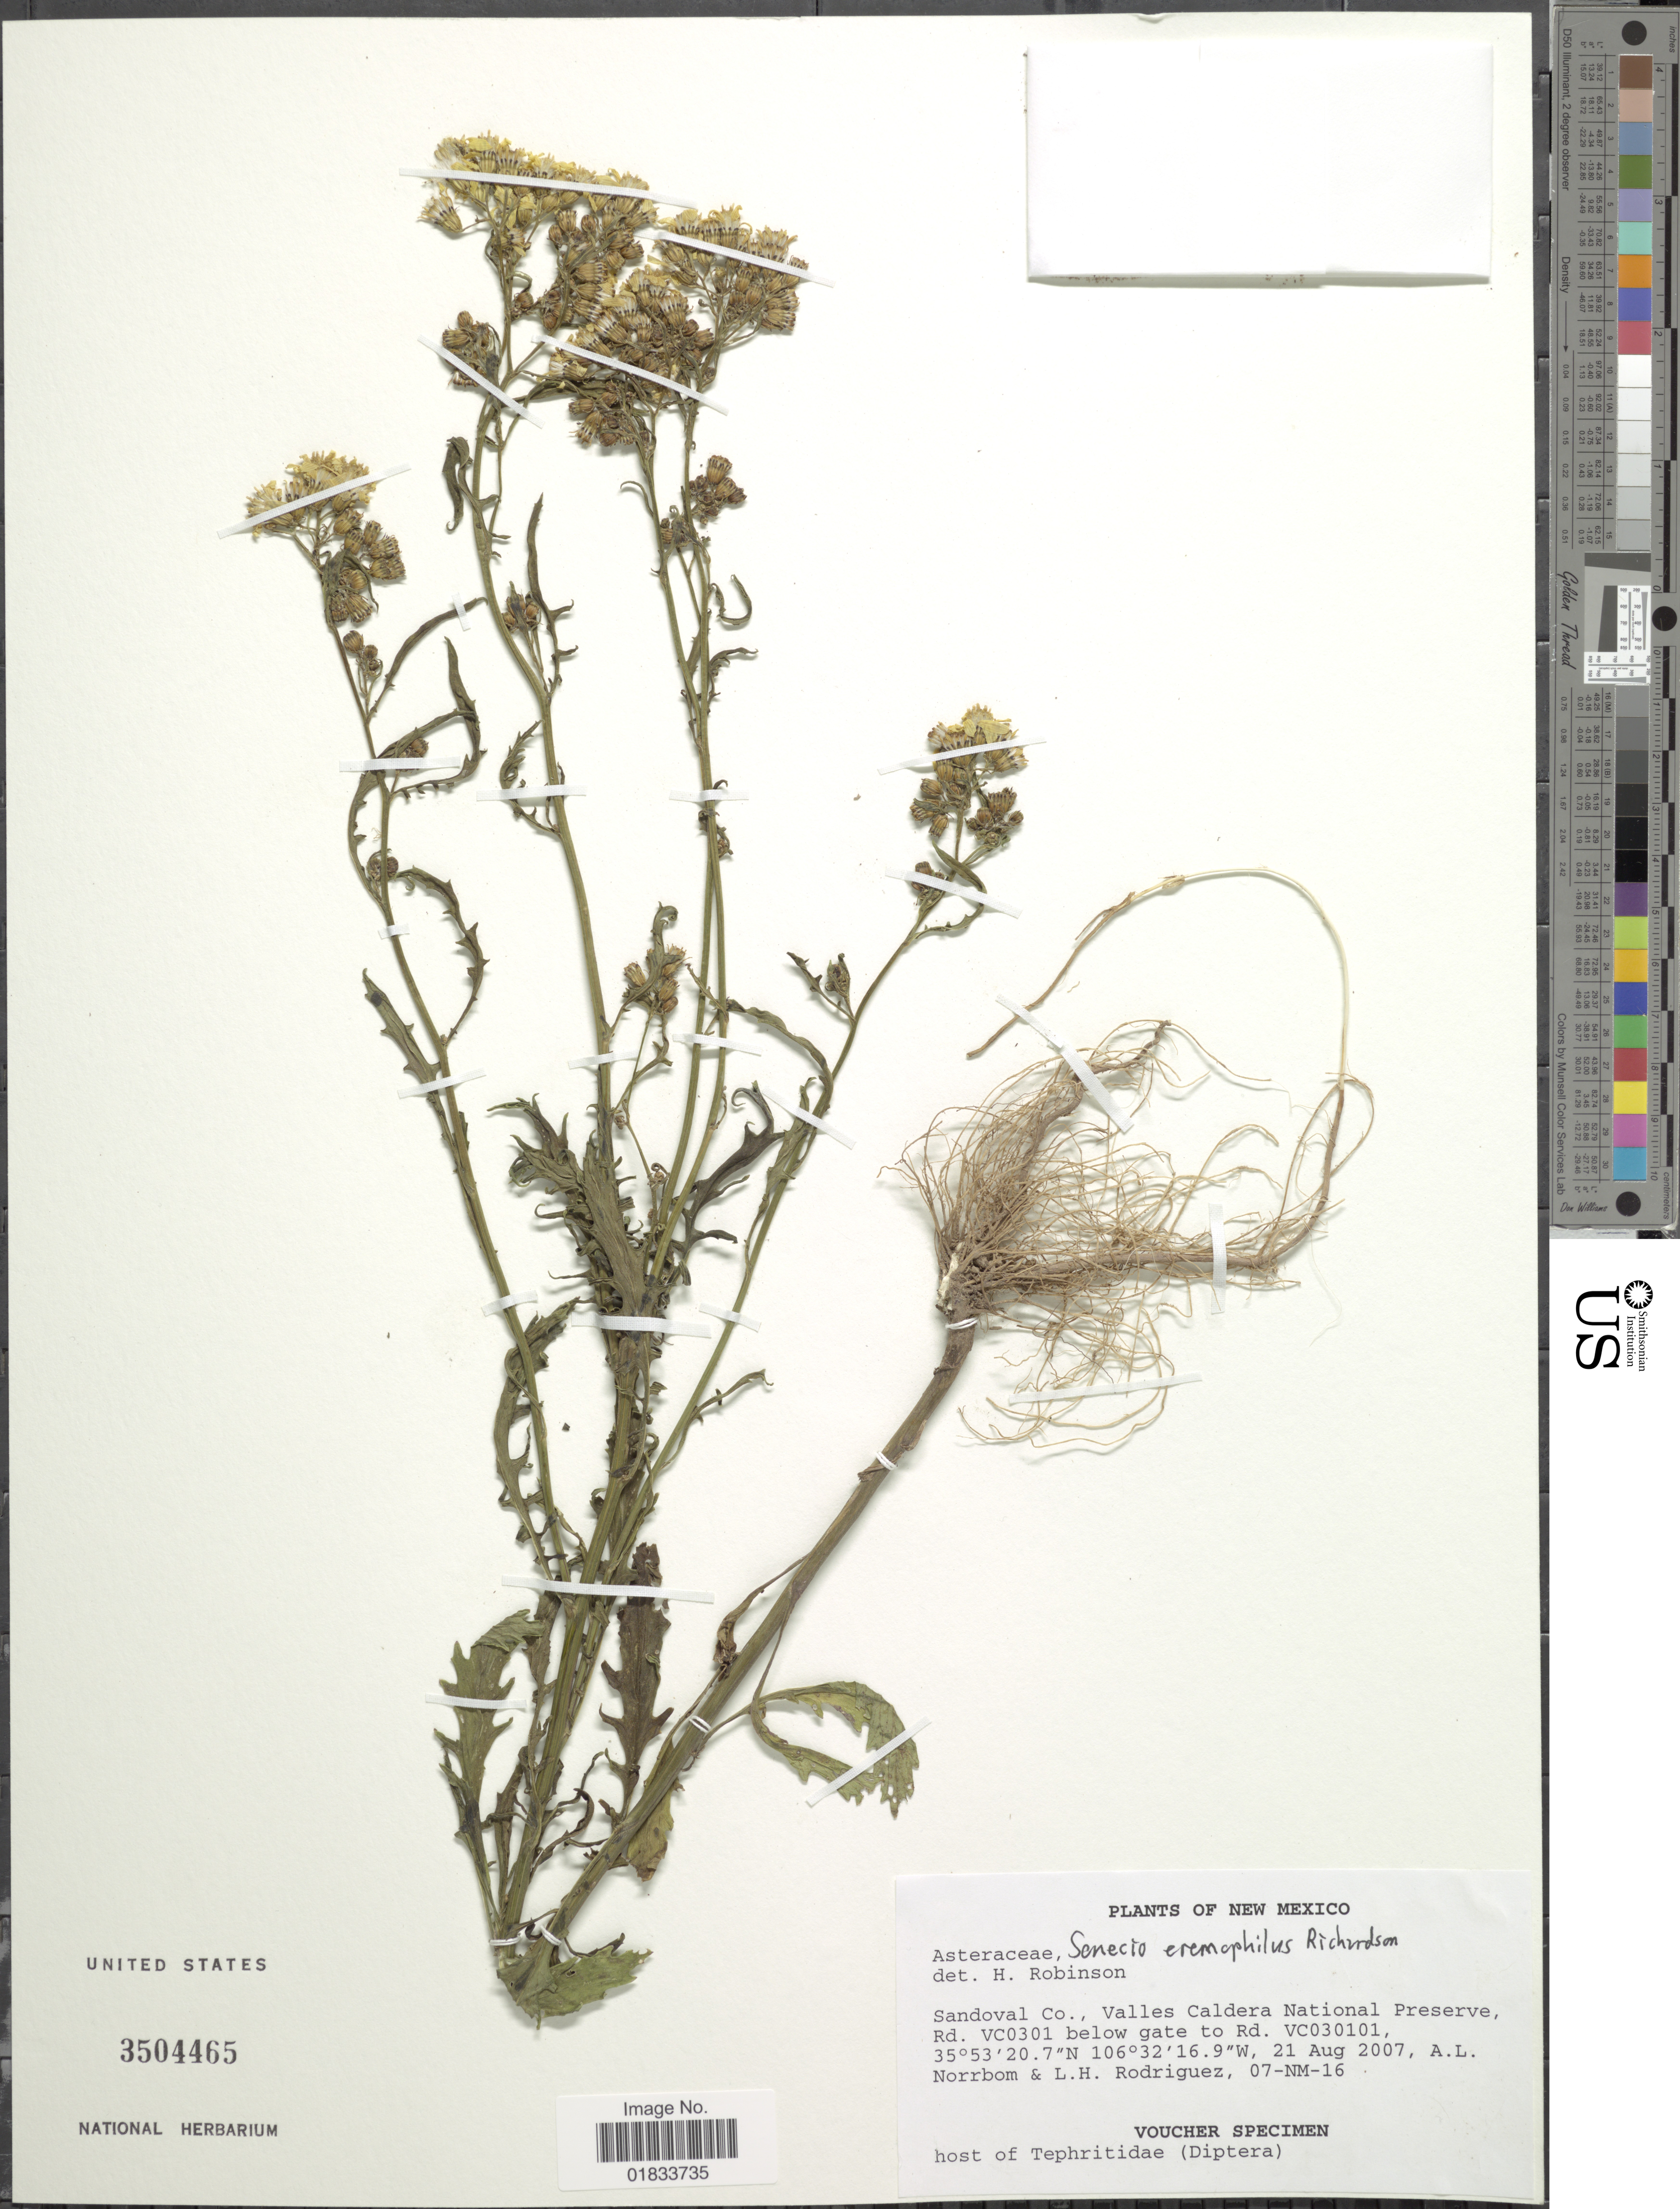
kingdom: Plantae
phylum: Tracheophyta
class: Magnoliopsida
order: Asterales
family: Asteraceae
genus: Senecio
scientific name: Senecio eremophilus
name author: Richardson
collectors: A. L. Norrbom & L. Rodriguez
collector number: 07-NM-16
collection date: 2007-08-21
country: United States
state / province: New Mexico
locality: Sandoval Co., Valles Caldera National Preserve, Rd. VC0301 below gate to Rd. VC030101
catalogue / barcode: US 3504465